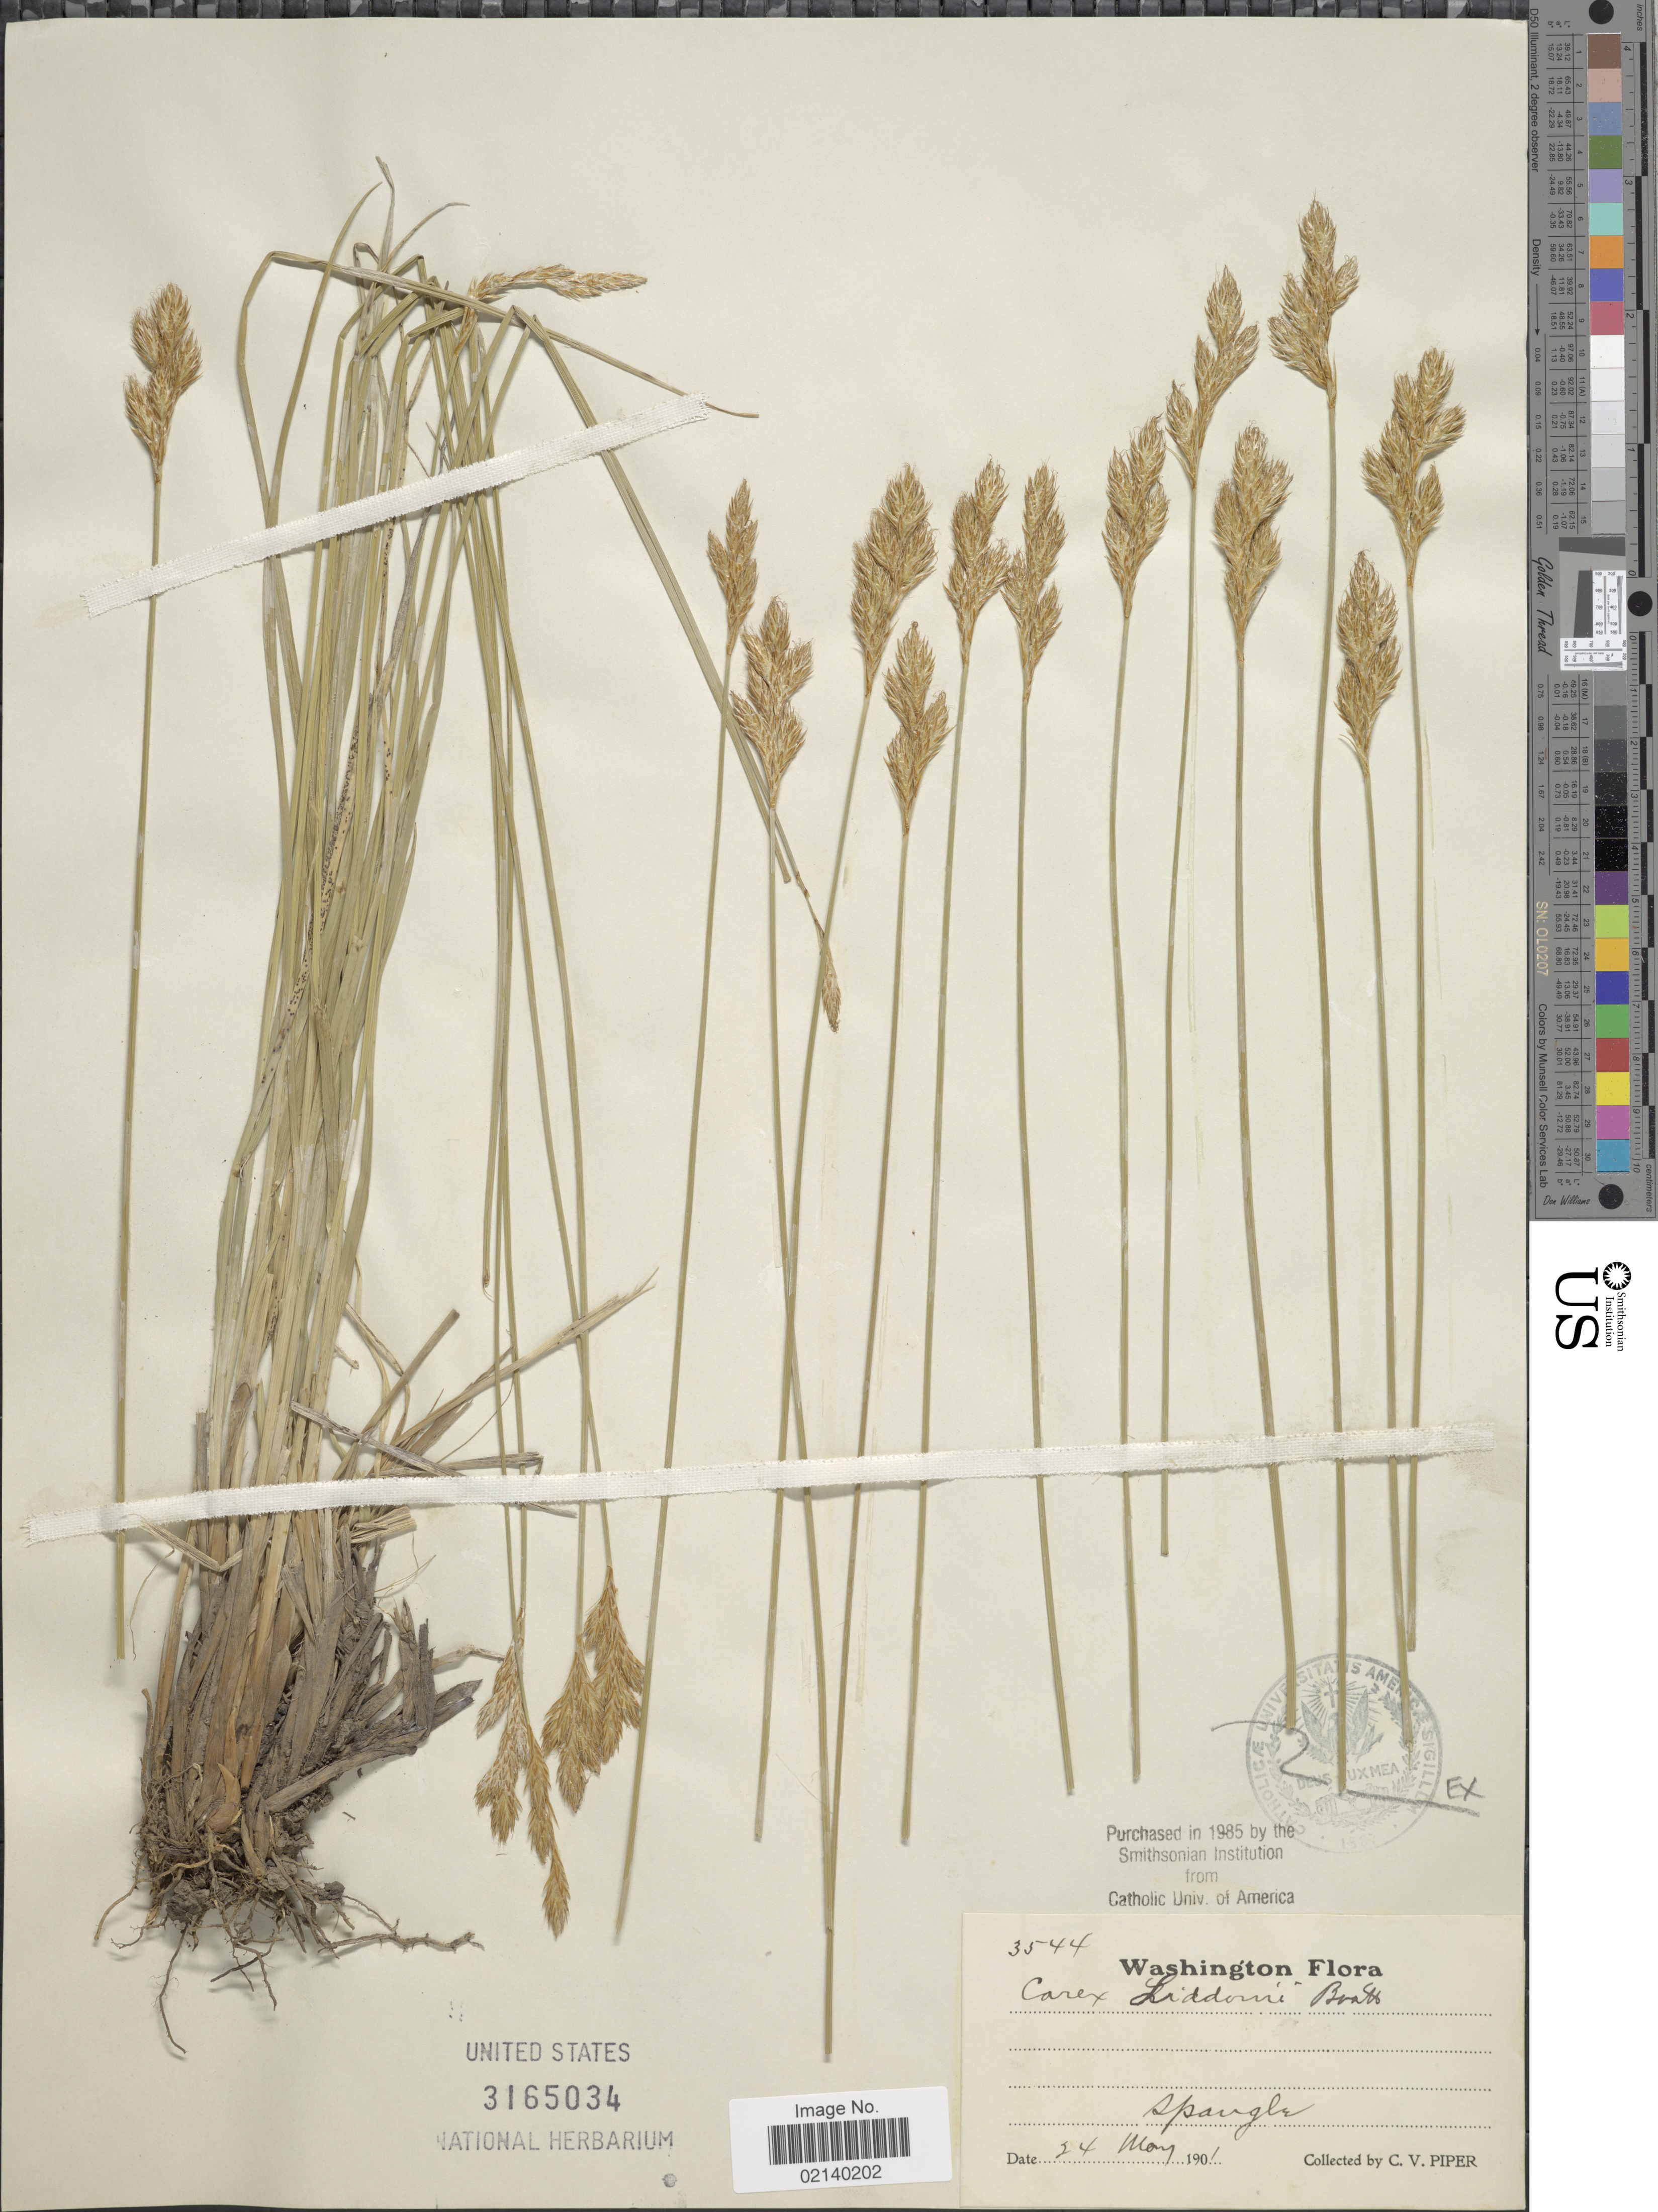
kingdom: Plantae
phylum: Tracheophyta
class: Liliopsida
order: Poales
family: Cyperaceae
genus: Carex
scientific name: Carex petasata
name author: Dewey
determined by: Wilson, B. L.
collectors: C. V. Piper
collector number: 3544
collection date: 1901-05-24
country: United States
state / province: Washington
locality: Spangle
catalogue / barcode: US 3165034